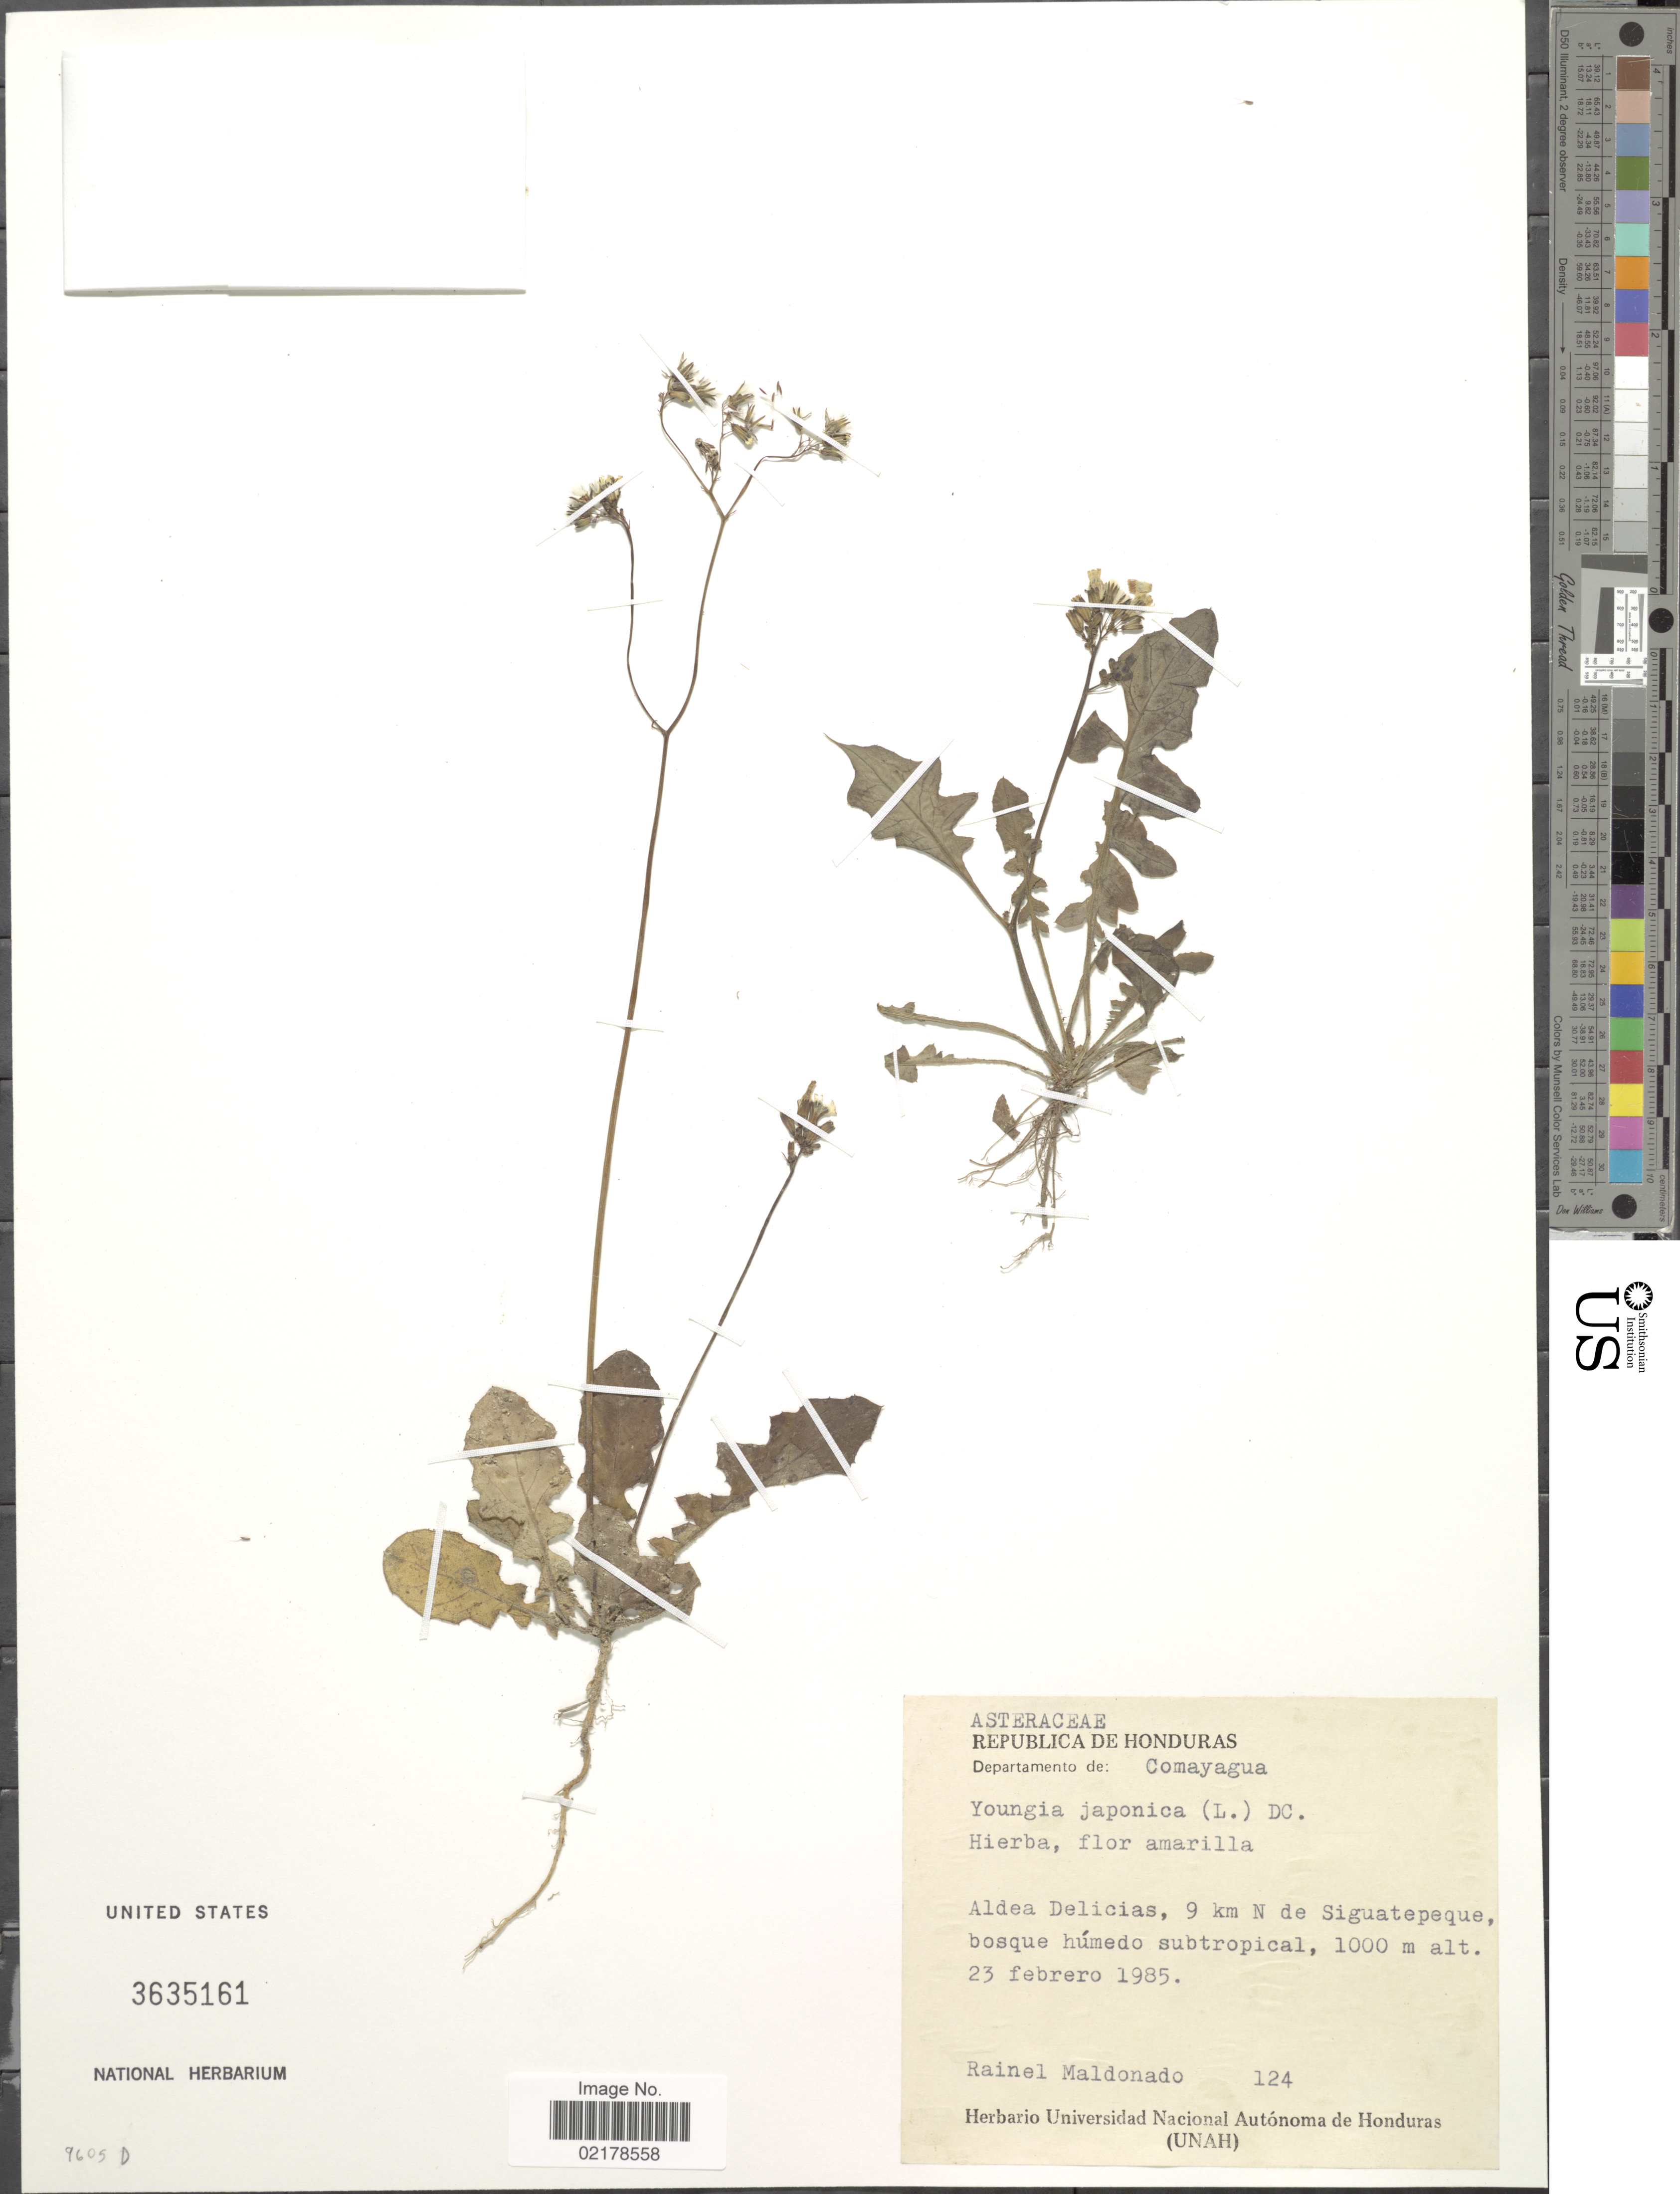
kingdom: Plantae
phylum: Tracheophyta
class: Magnoliopsida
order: Asterales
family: Asteraceae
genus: Youngia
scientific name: Youngia japonica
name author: (L.) DC.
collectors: R. Maldonado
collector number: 124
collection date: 1985-01-23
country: Honduras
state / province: Comayagua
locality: Departamento de: Comayagua, Aldea Delicias, 9 km N de Siguatepeque, bosque húmedo subtropicl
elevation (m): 1000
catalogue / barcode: US 3635161